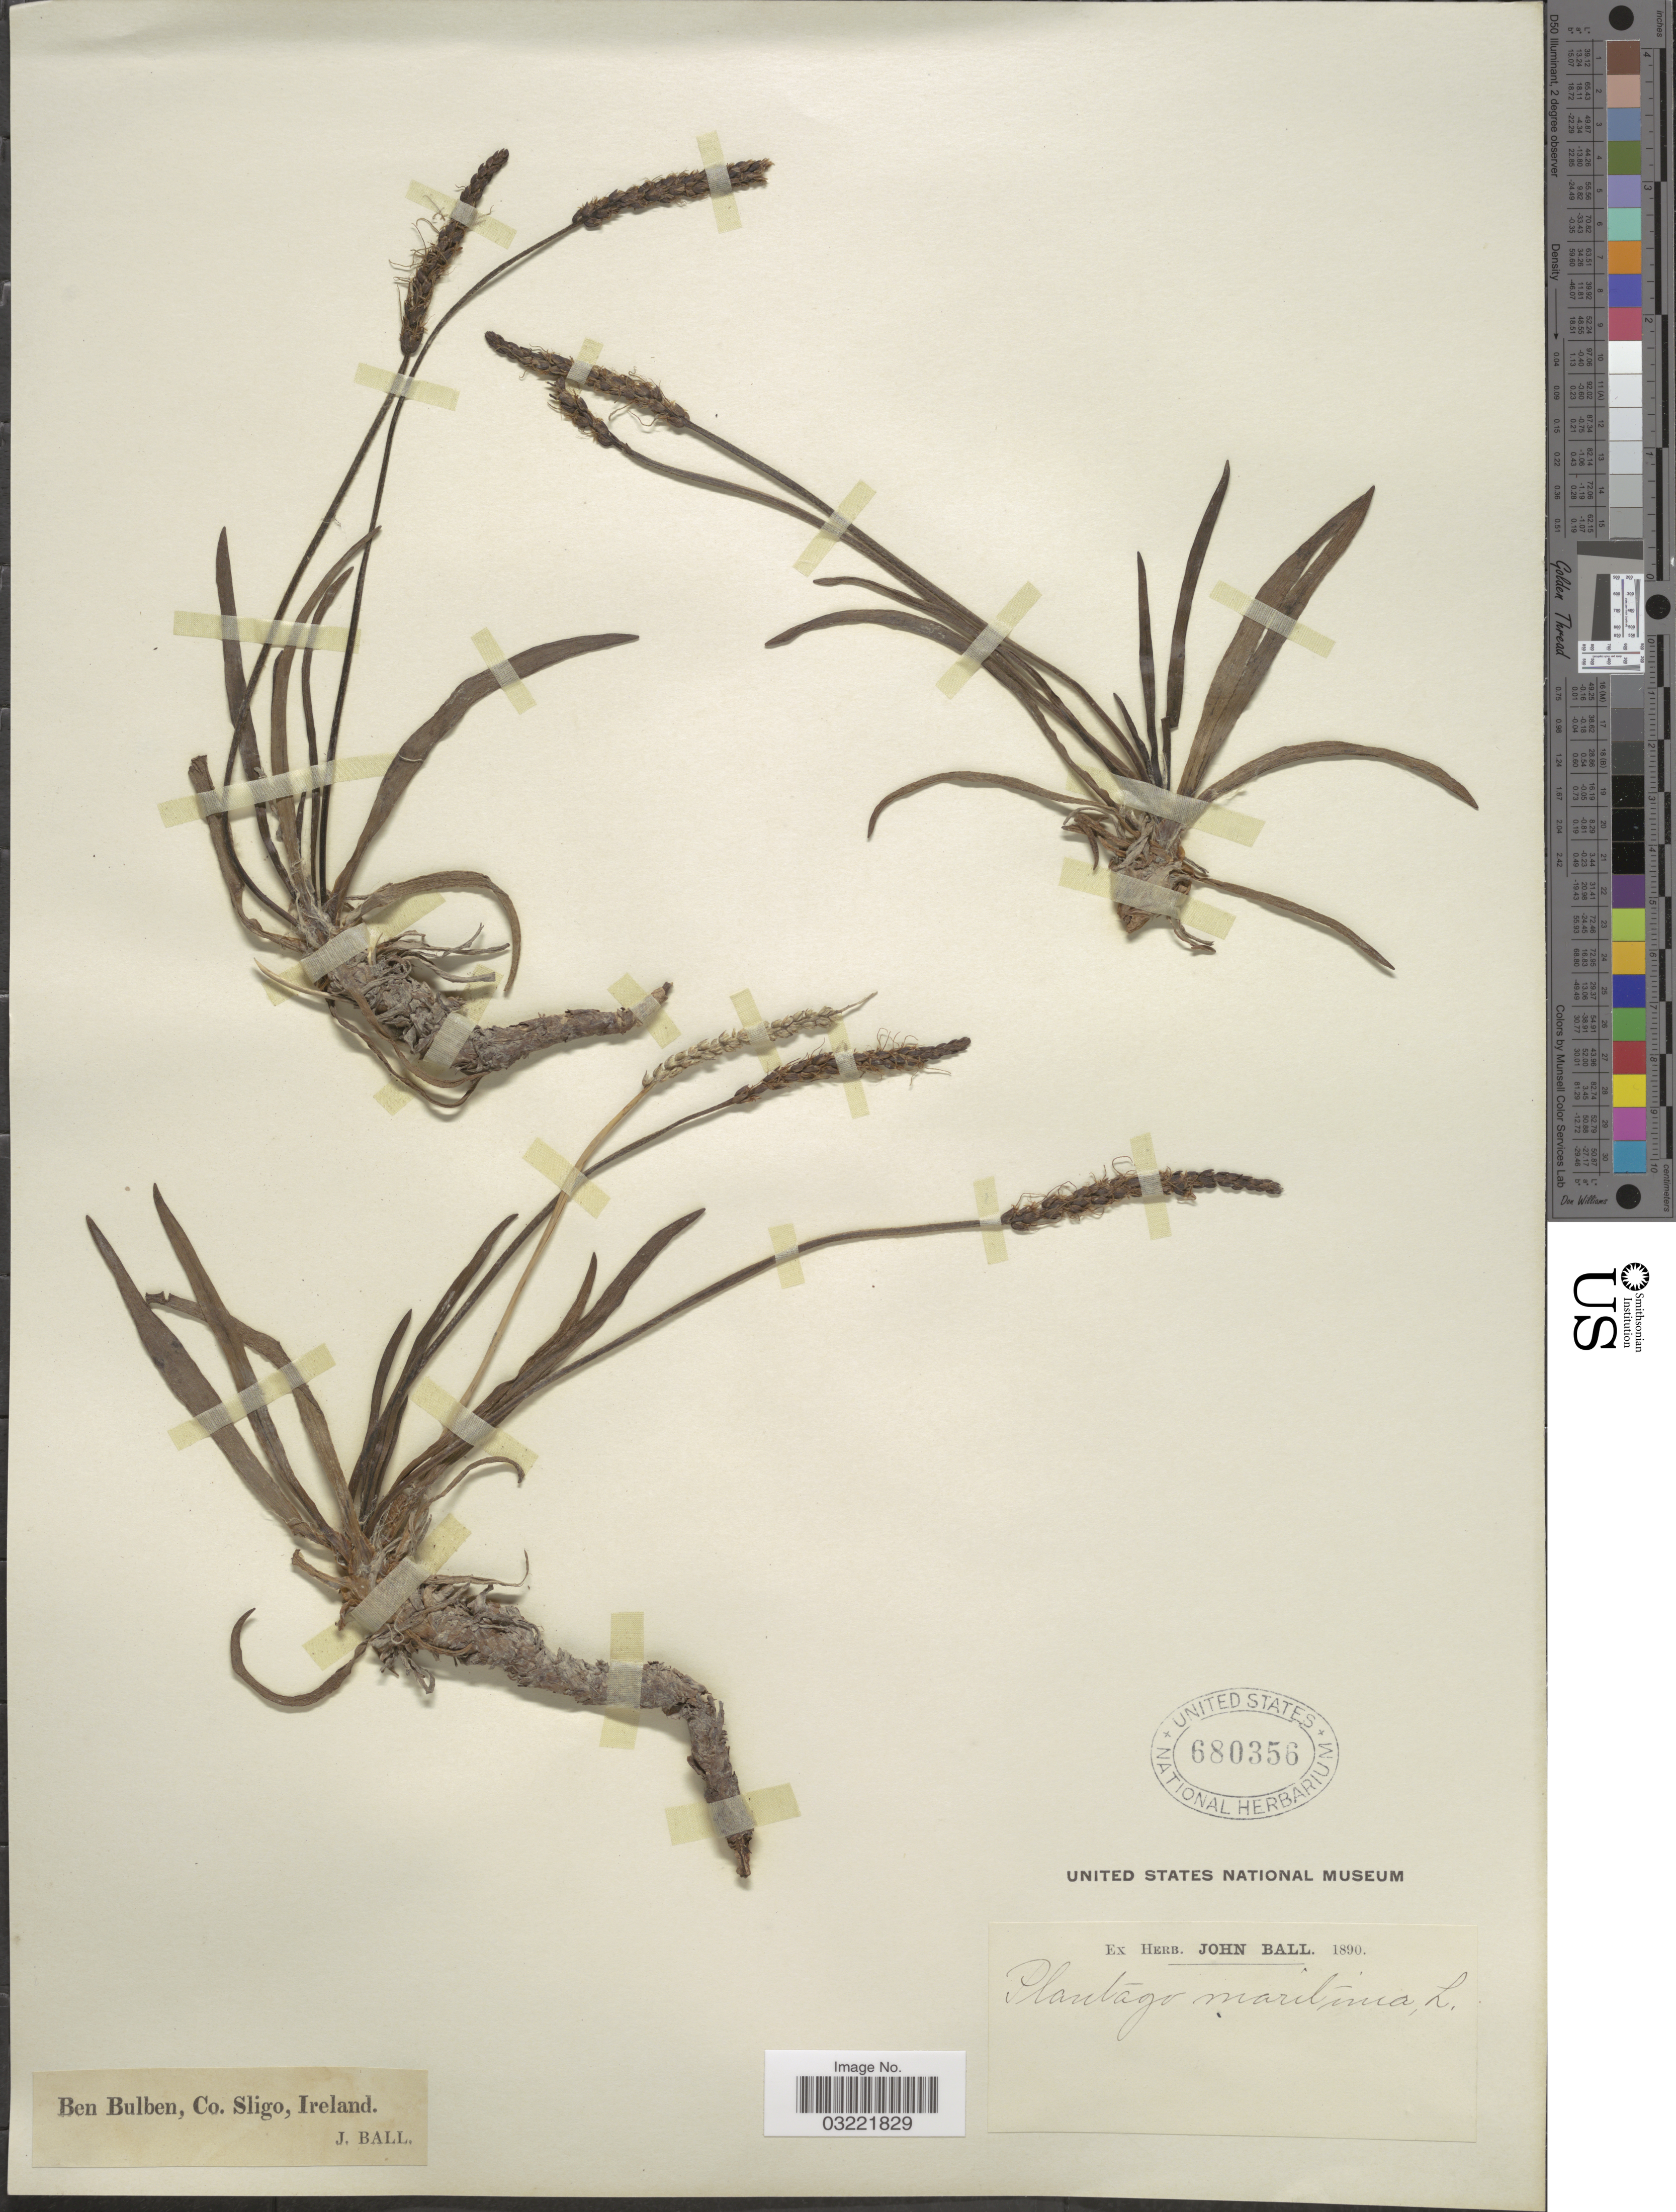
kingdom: Plantae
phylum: Tracheophyta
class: Magnoliopsida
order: Lamiales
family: Plantaginaceae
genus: Plantago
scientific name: Plantago maritima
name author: L.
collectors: J. Ball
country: Ireland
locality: Ben Bulben, Co. Sligo.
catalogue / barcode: US 680356